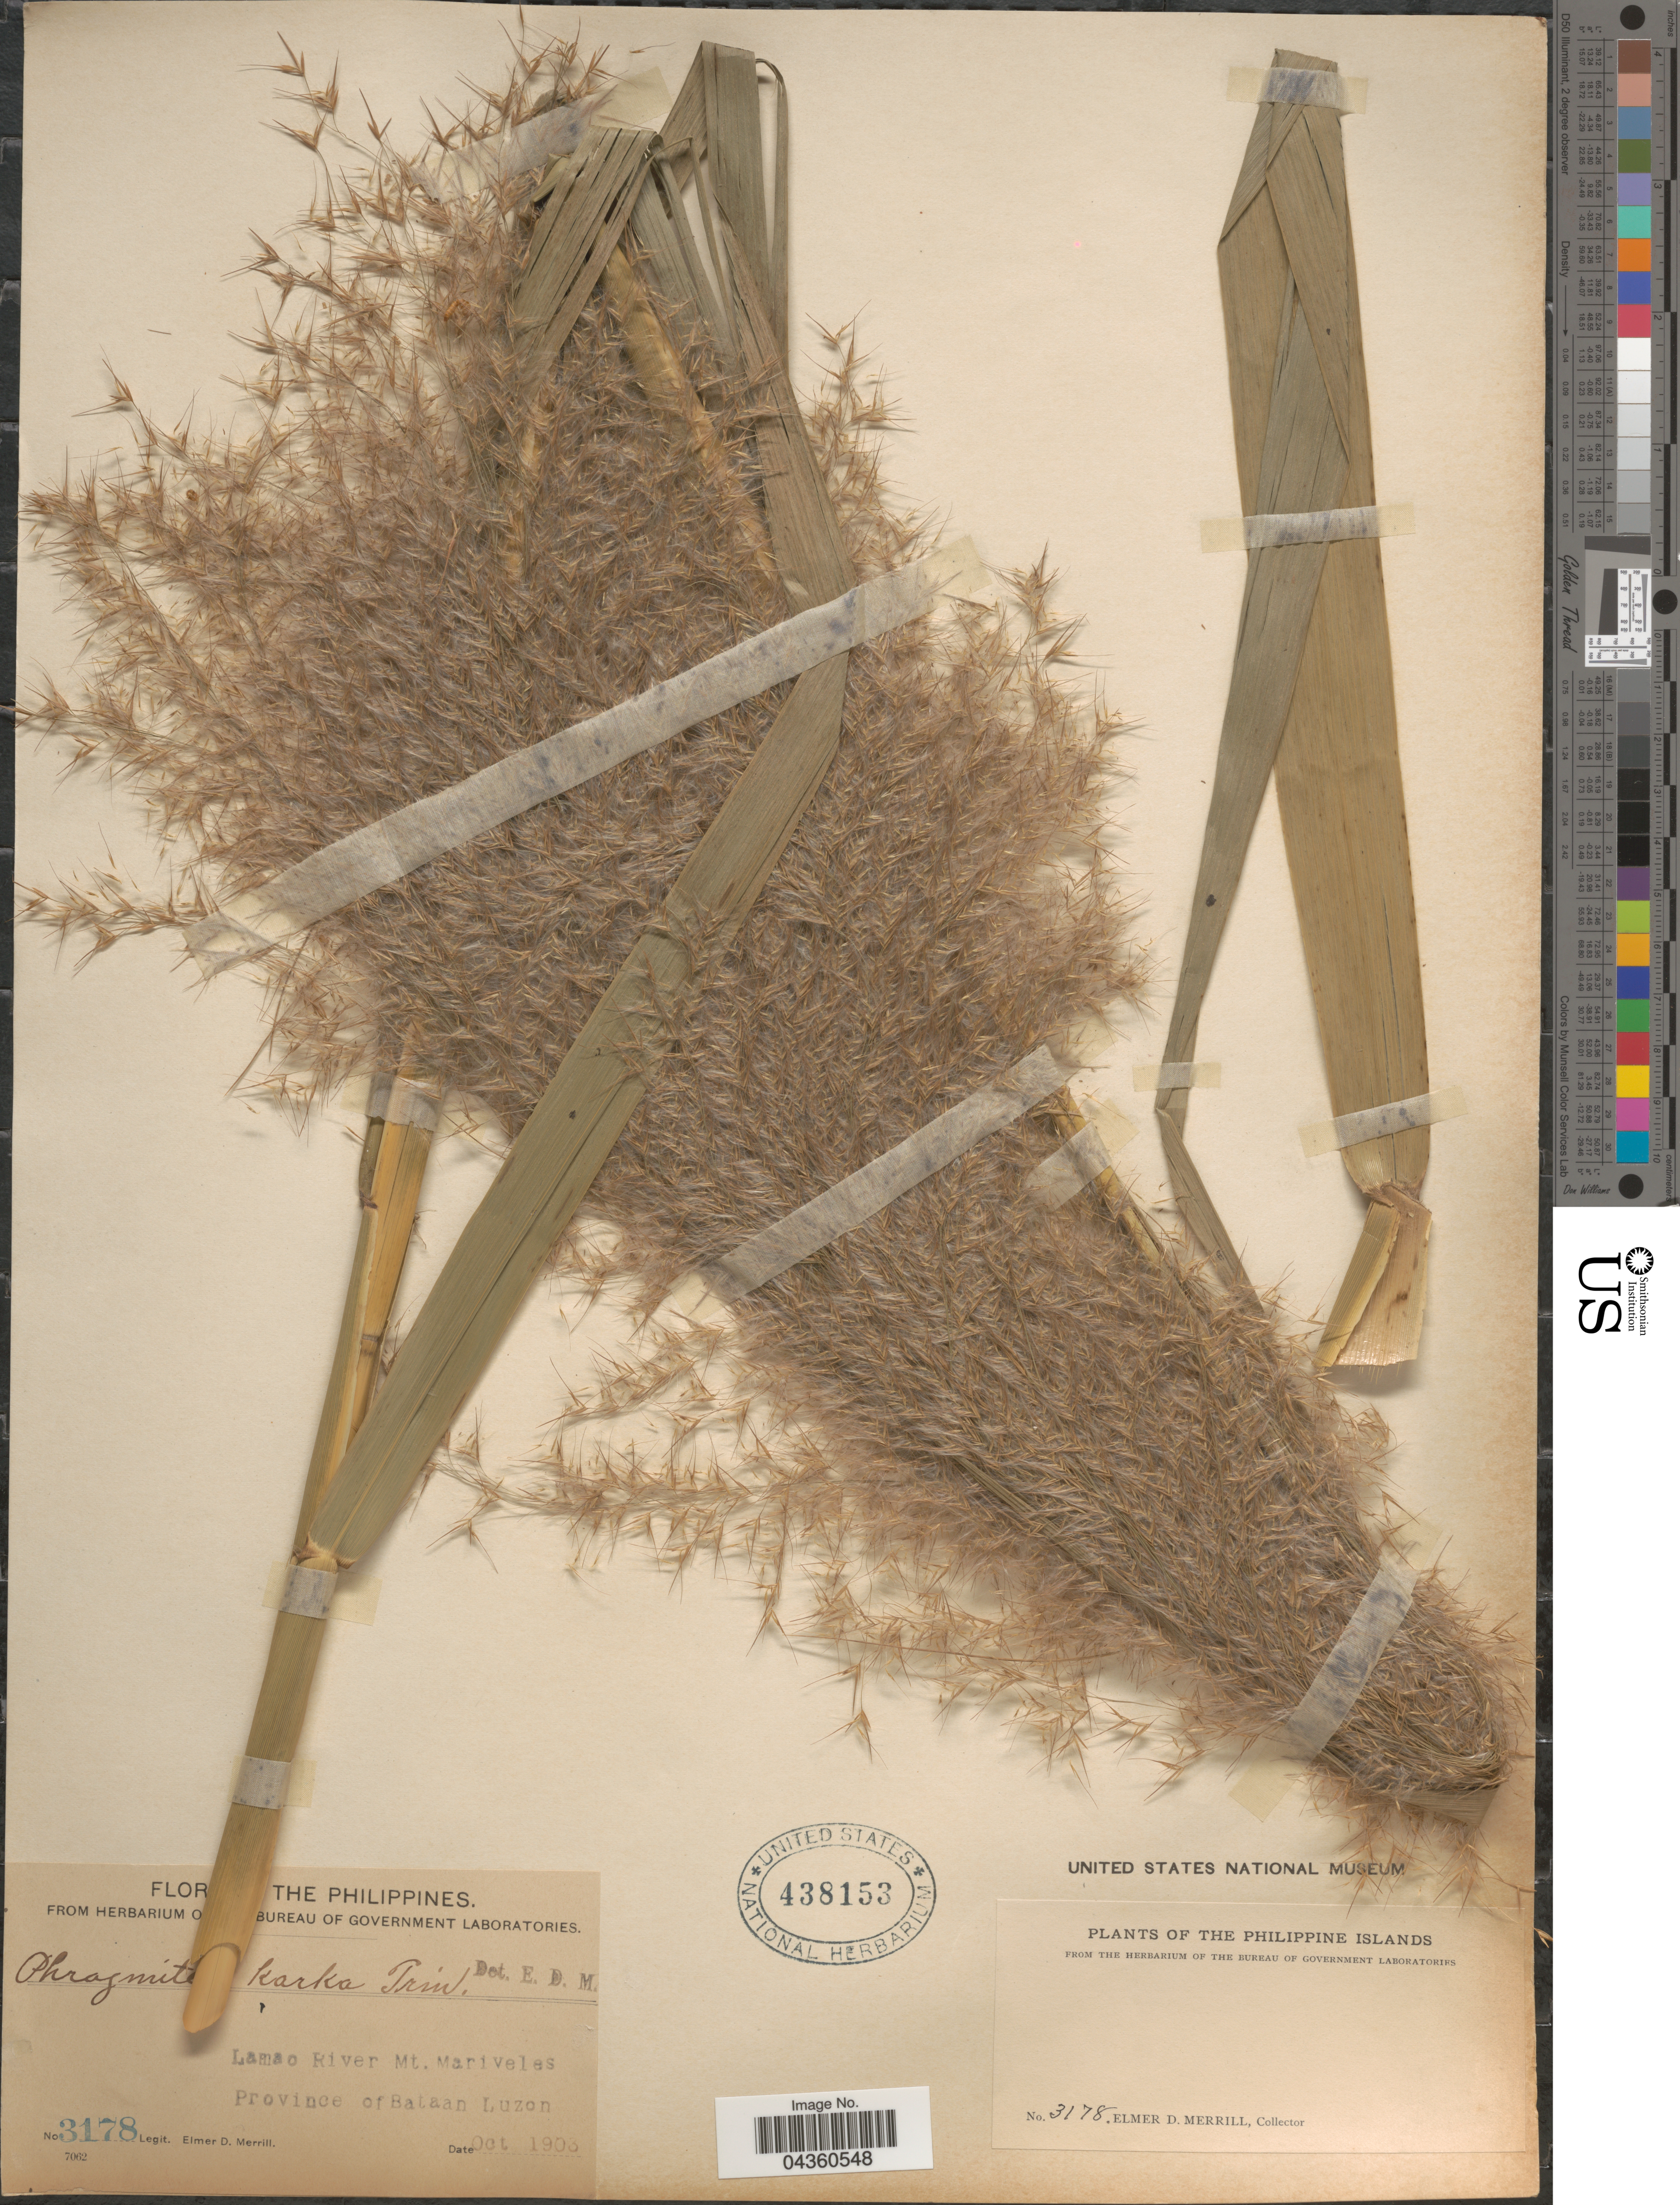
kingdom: Plantae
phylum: Tracheophyta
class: Liliopsida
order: Poales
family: Poaceae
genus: Phragmites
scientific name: Phragmites karka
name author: (Retz.) Trin. ex Steud.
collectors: E. D. Merrill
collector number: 3178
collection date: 1903-10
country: Philippines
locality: Lamao River Mt. Mariveles. Province of Bataan Luzon.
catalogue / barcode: US 438153